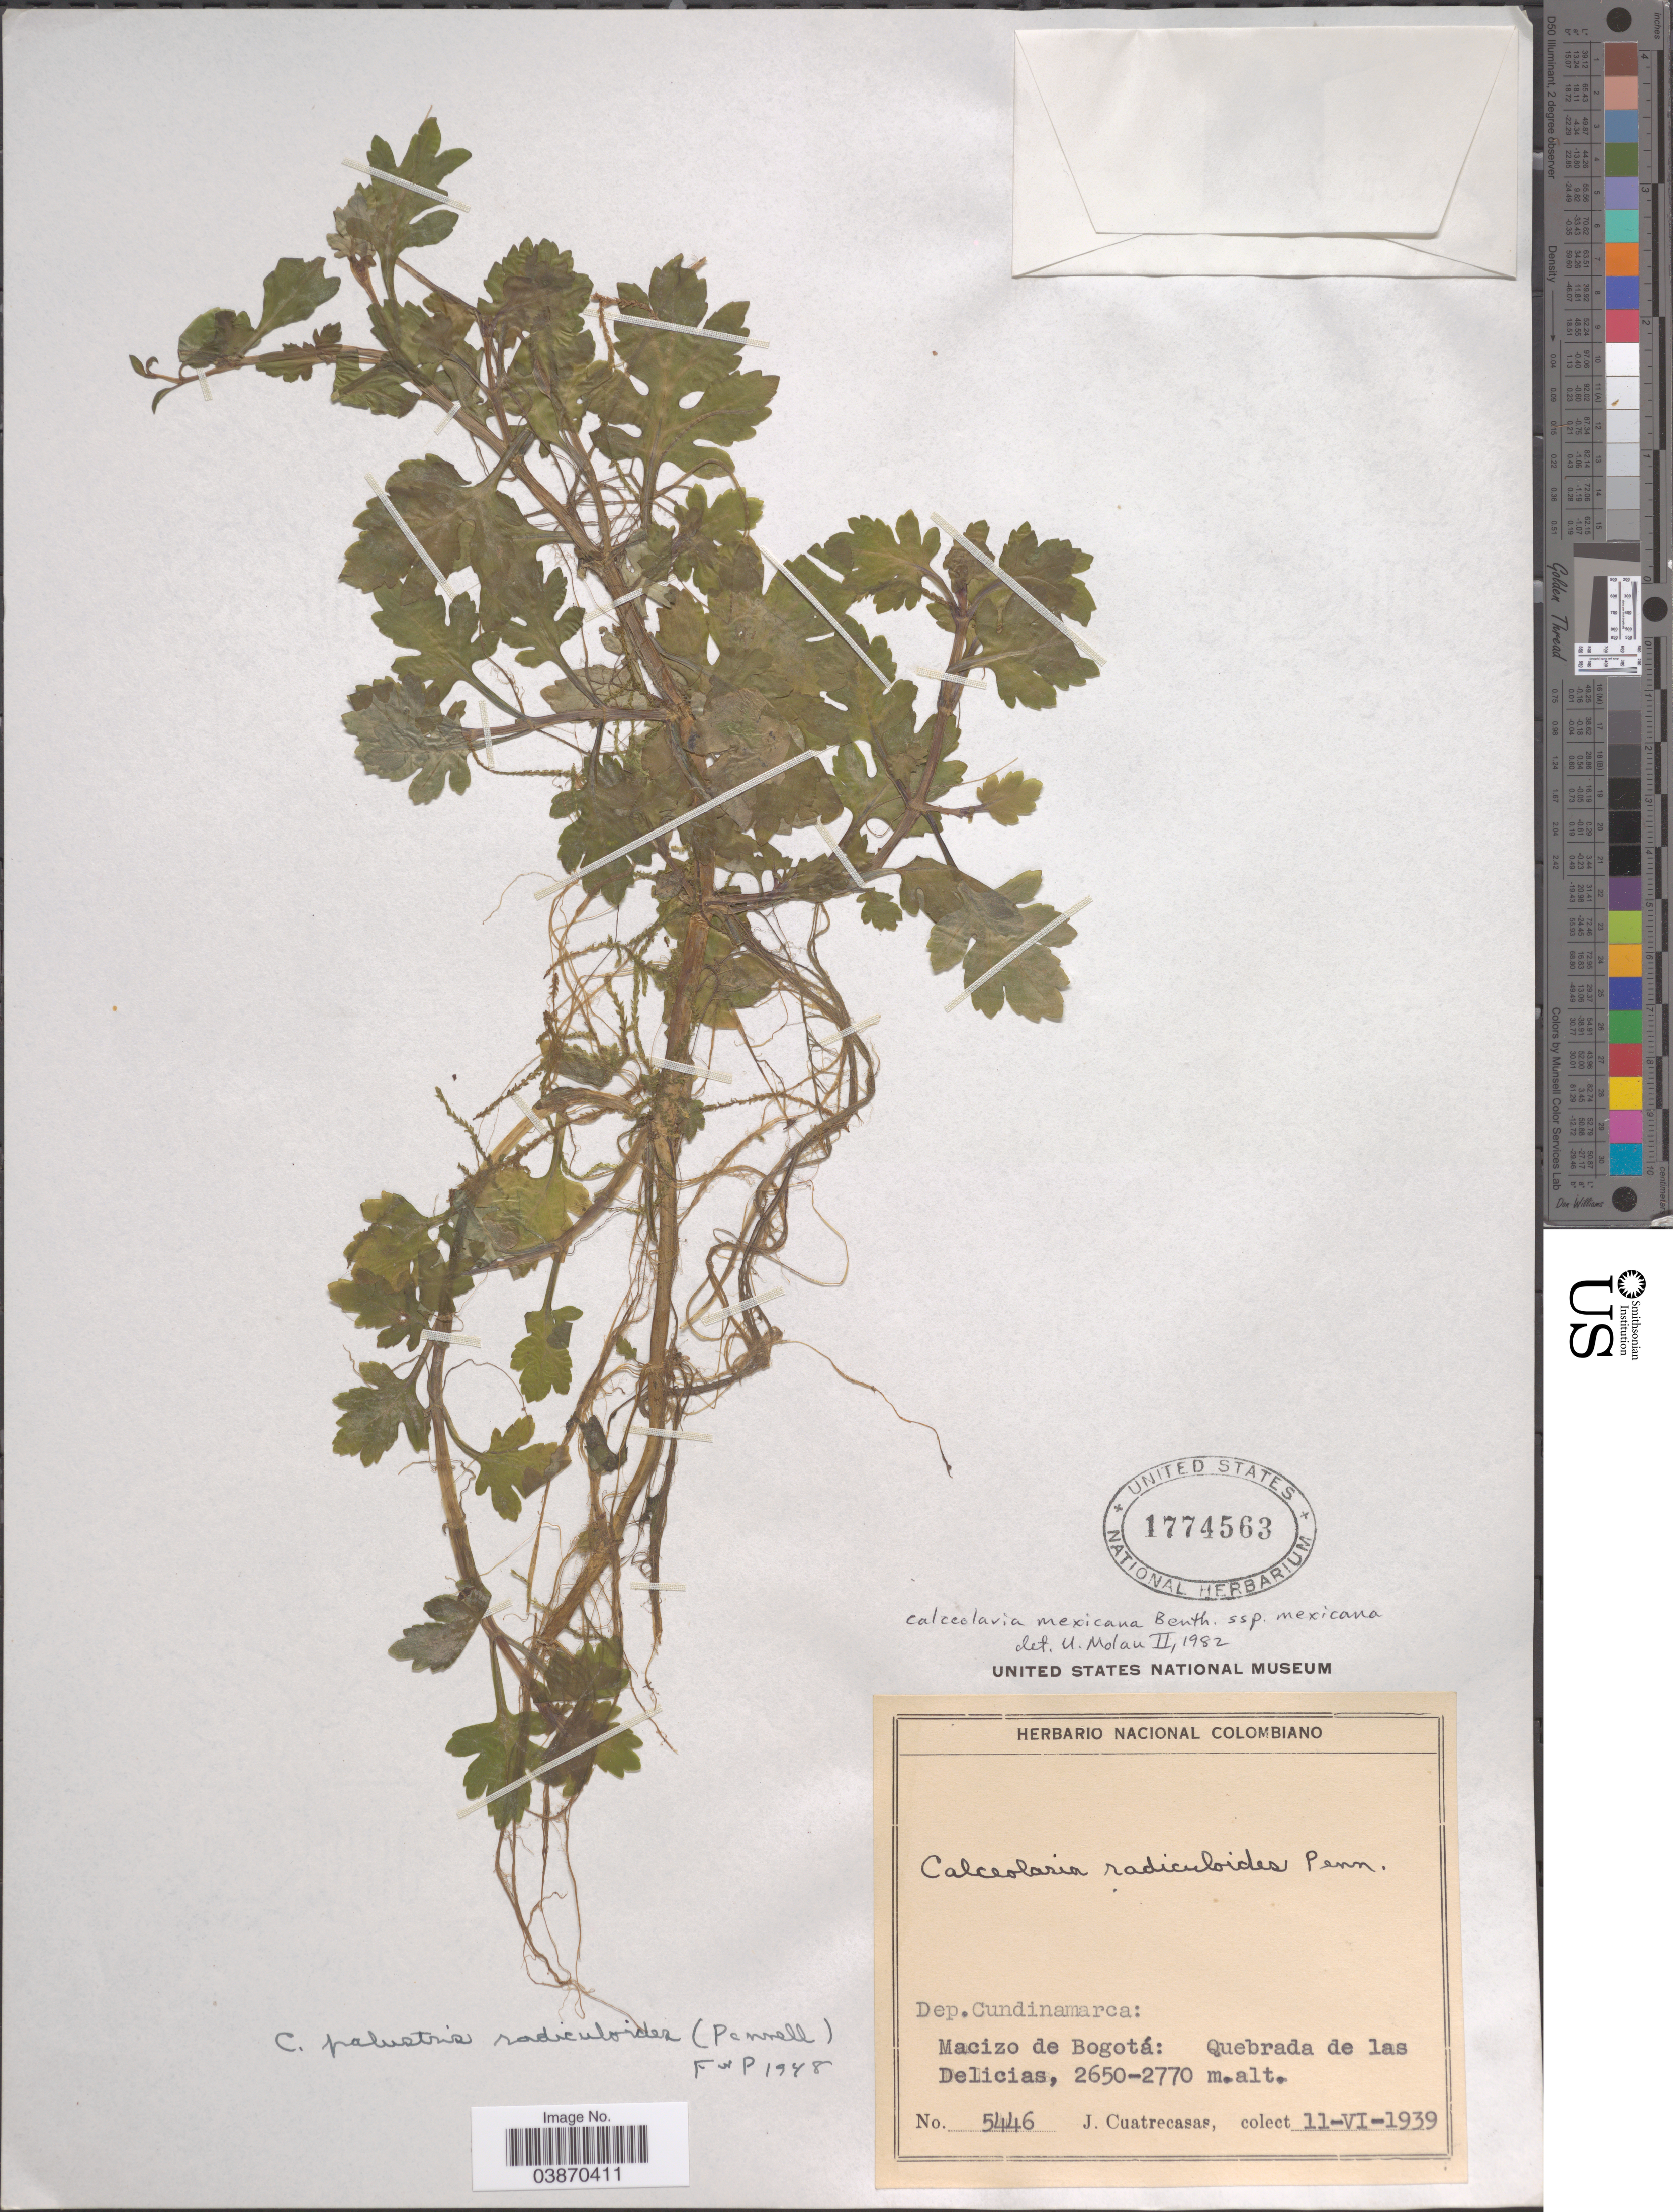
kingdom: Plantae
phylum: Tracheophyta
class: Magnoliopsida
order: Lamiales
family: Calceolariaceae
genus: Calceolaria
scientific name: Calceolaria mexicana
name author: Benth.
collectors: J. Cuatrecasas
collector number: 5446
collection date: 1939-06-11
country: Colombia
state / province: Cundinamarca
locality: Dep. Cundinamarca: Macizo de Bogotá: Quebrada de las Delicias.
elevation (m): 2650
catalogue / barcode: US 1774563